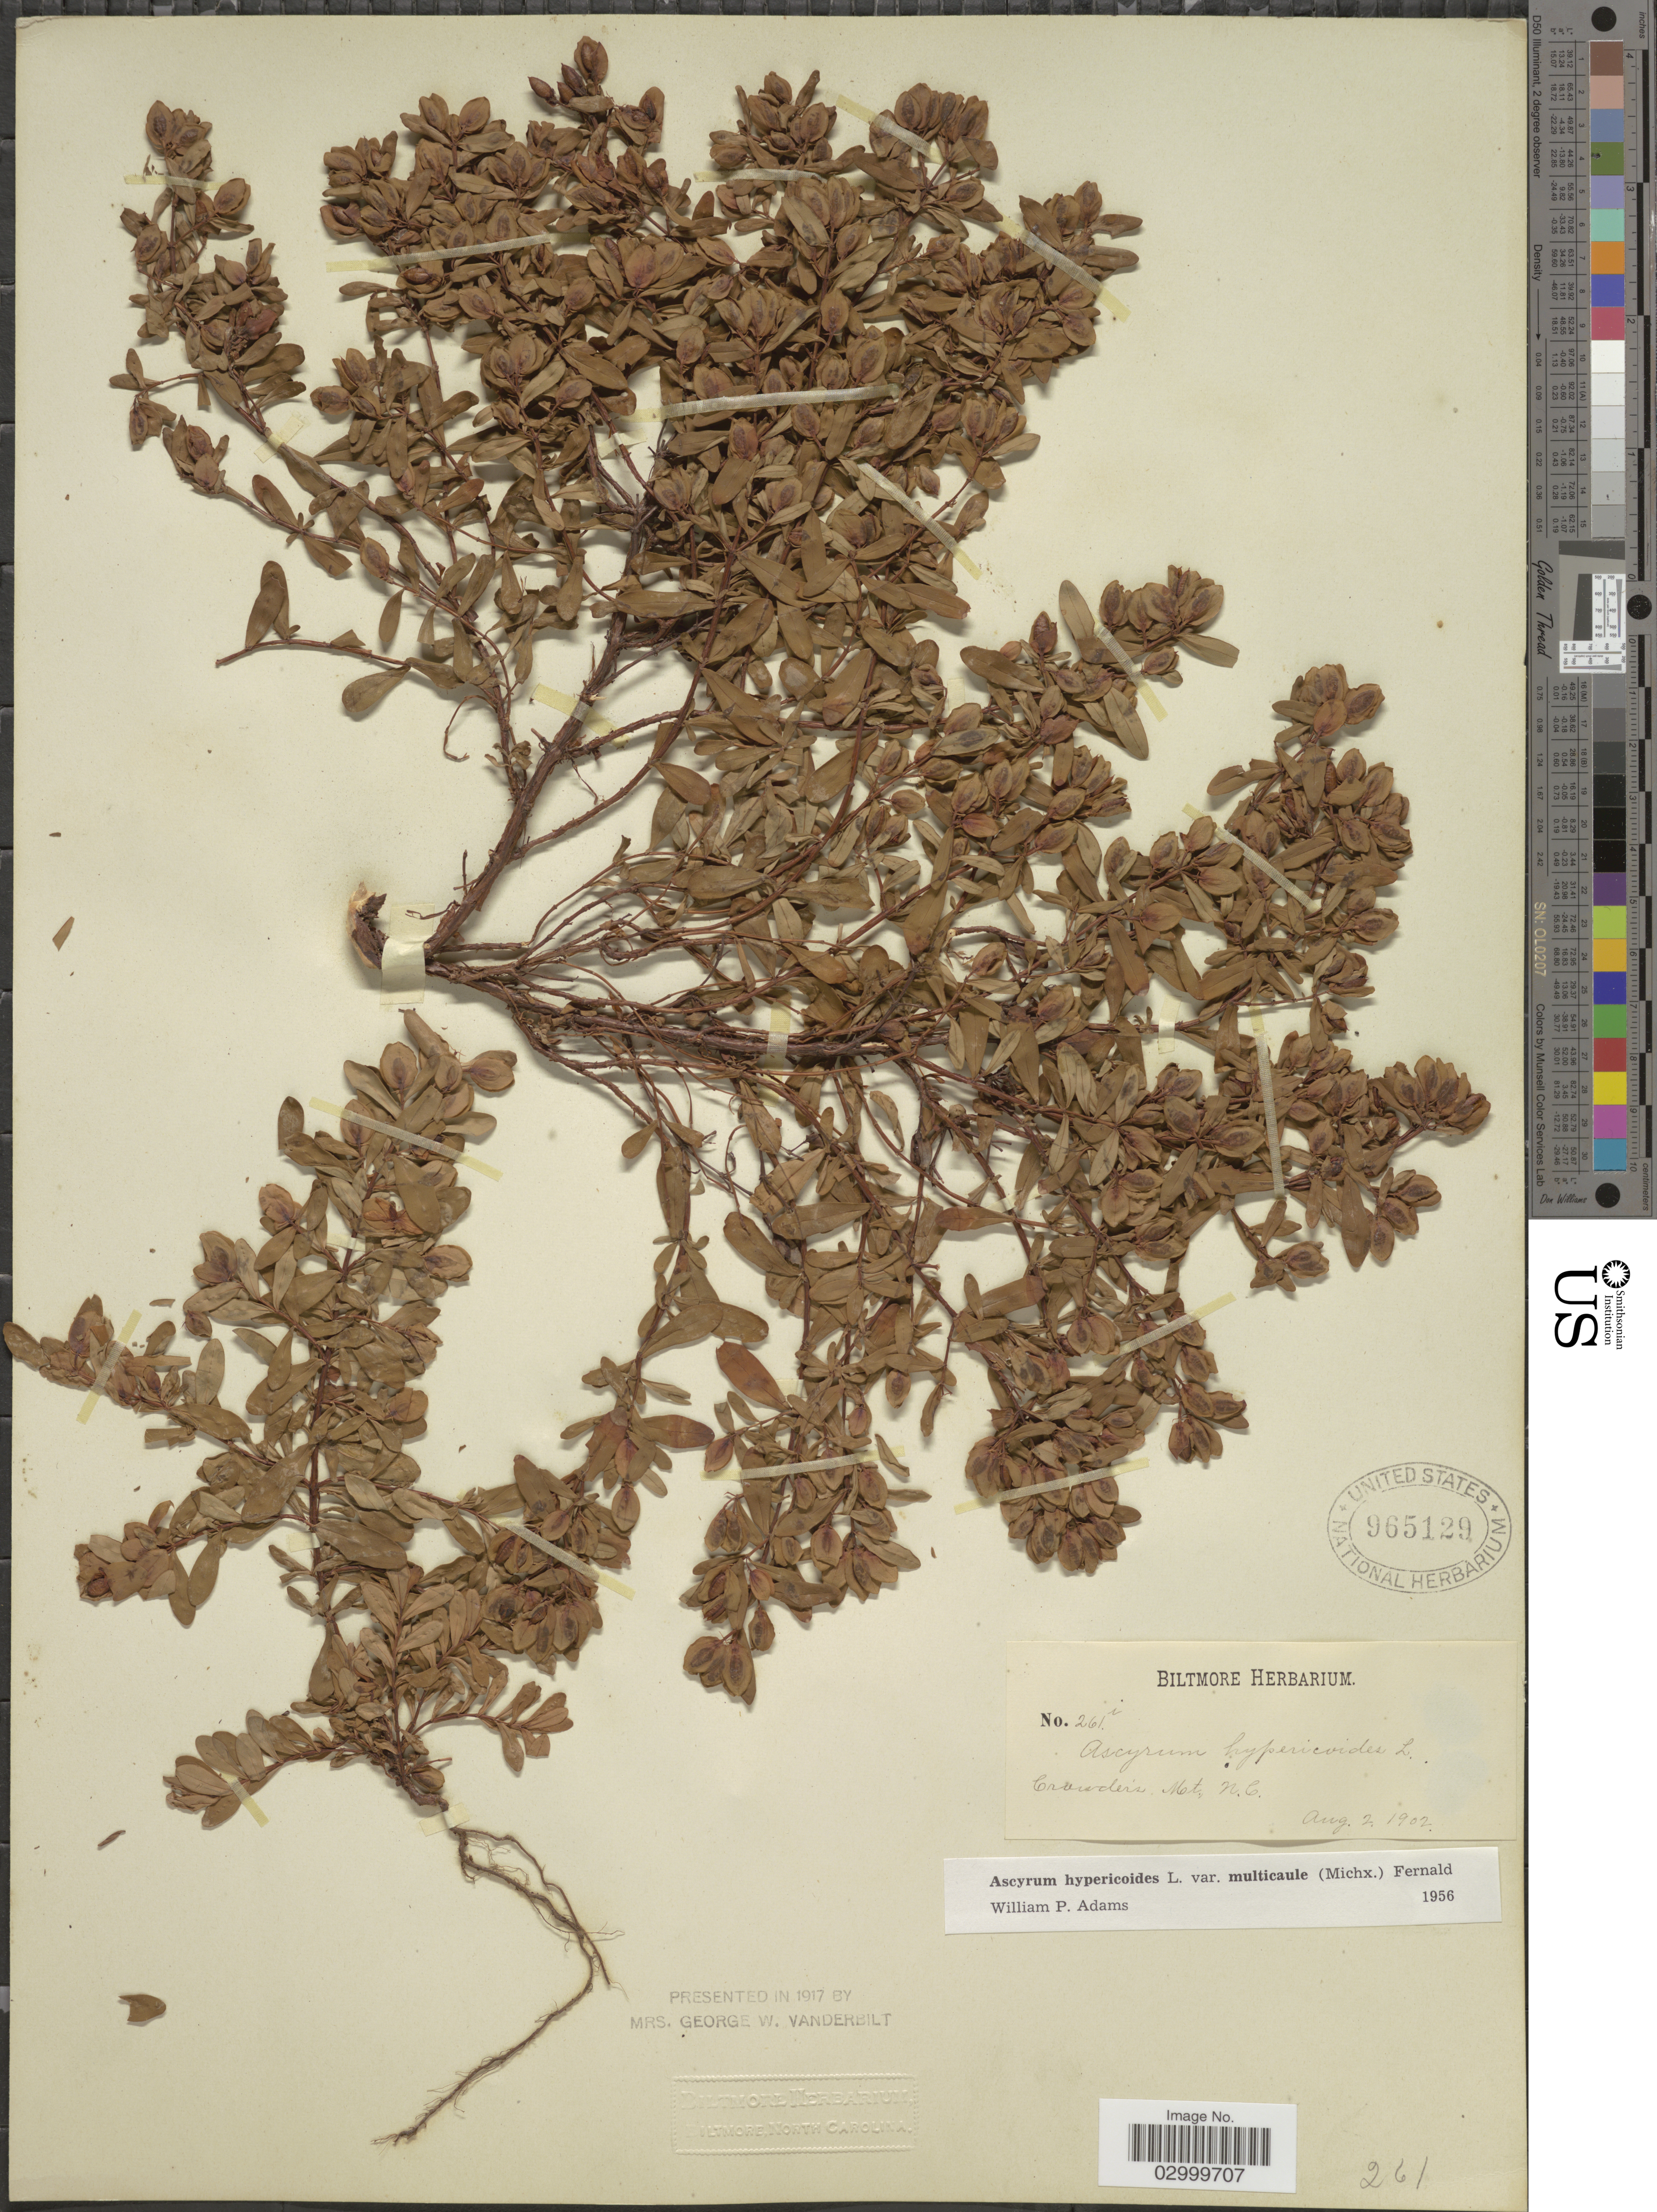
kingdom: Plantae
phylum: Tracheophyta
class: Magnoliopsida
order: Malpighiales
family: Hypericaceae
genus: Hypericum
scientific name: Hypericum stragulum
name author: W.P. Adams & N. Robson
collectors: ex herb. Biltmore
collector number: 261i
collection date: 1902-08-02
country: United States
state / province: North Carolina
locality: Crowders Mt.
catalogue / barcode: US 965129